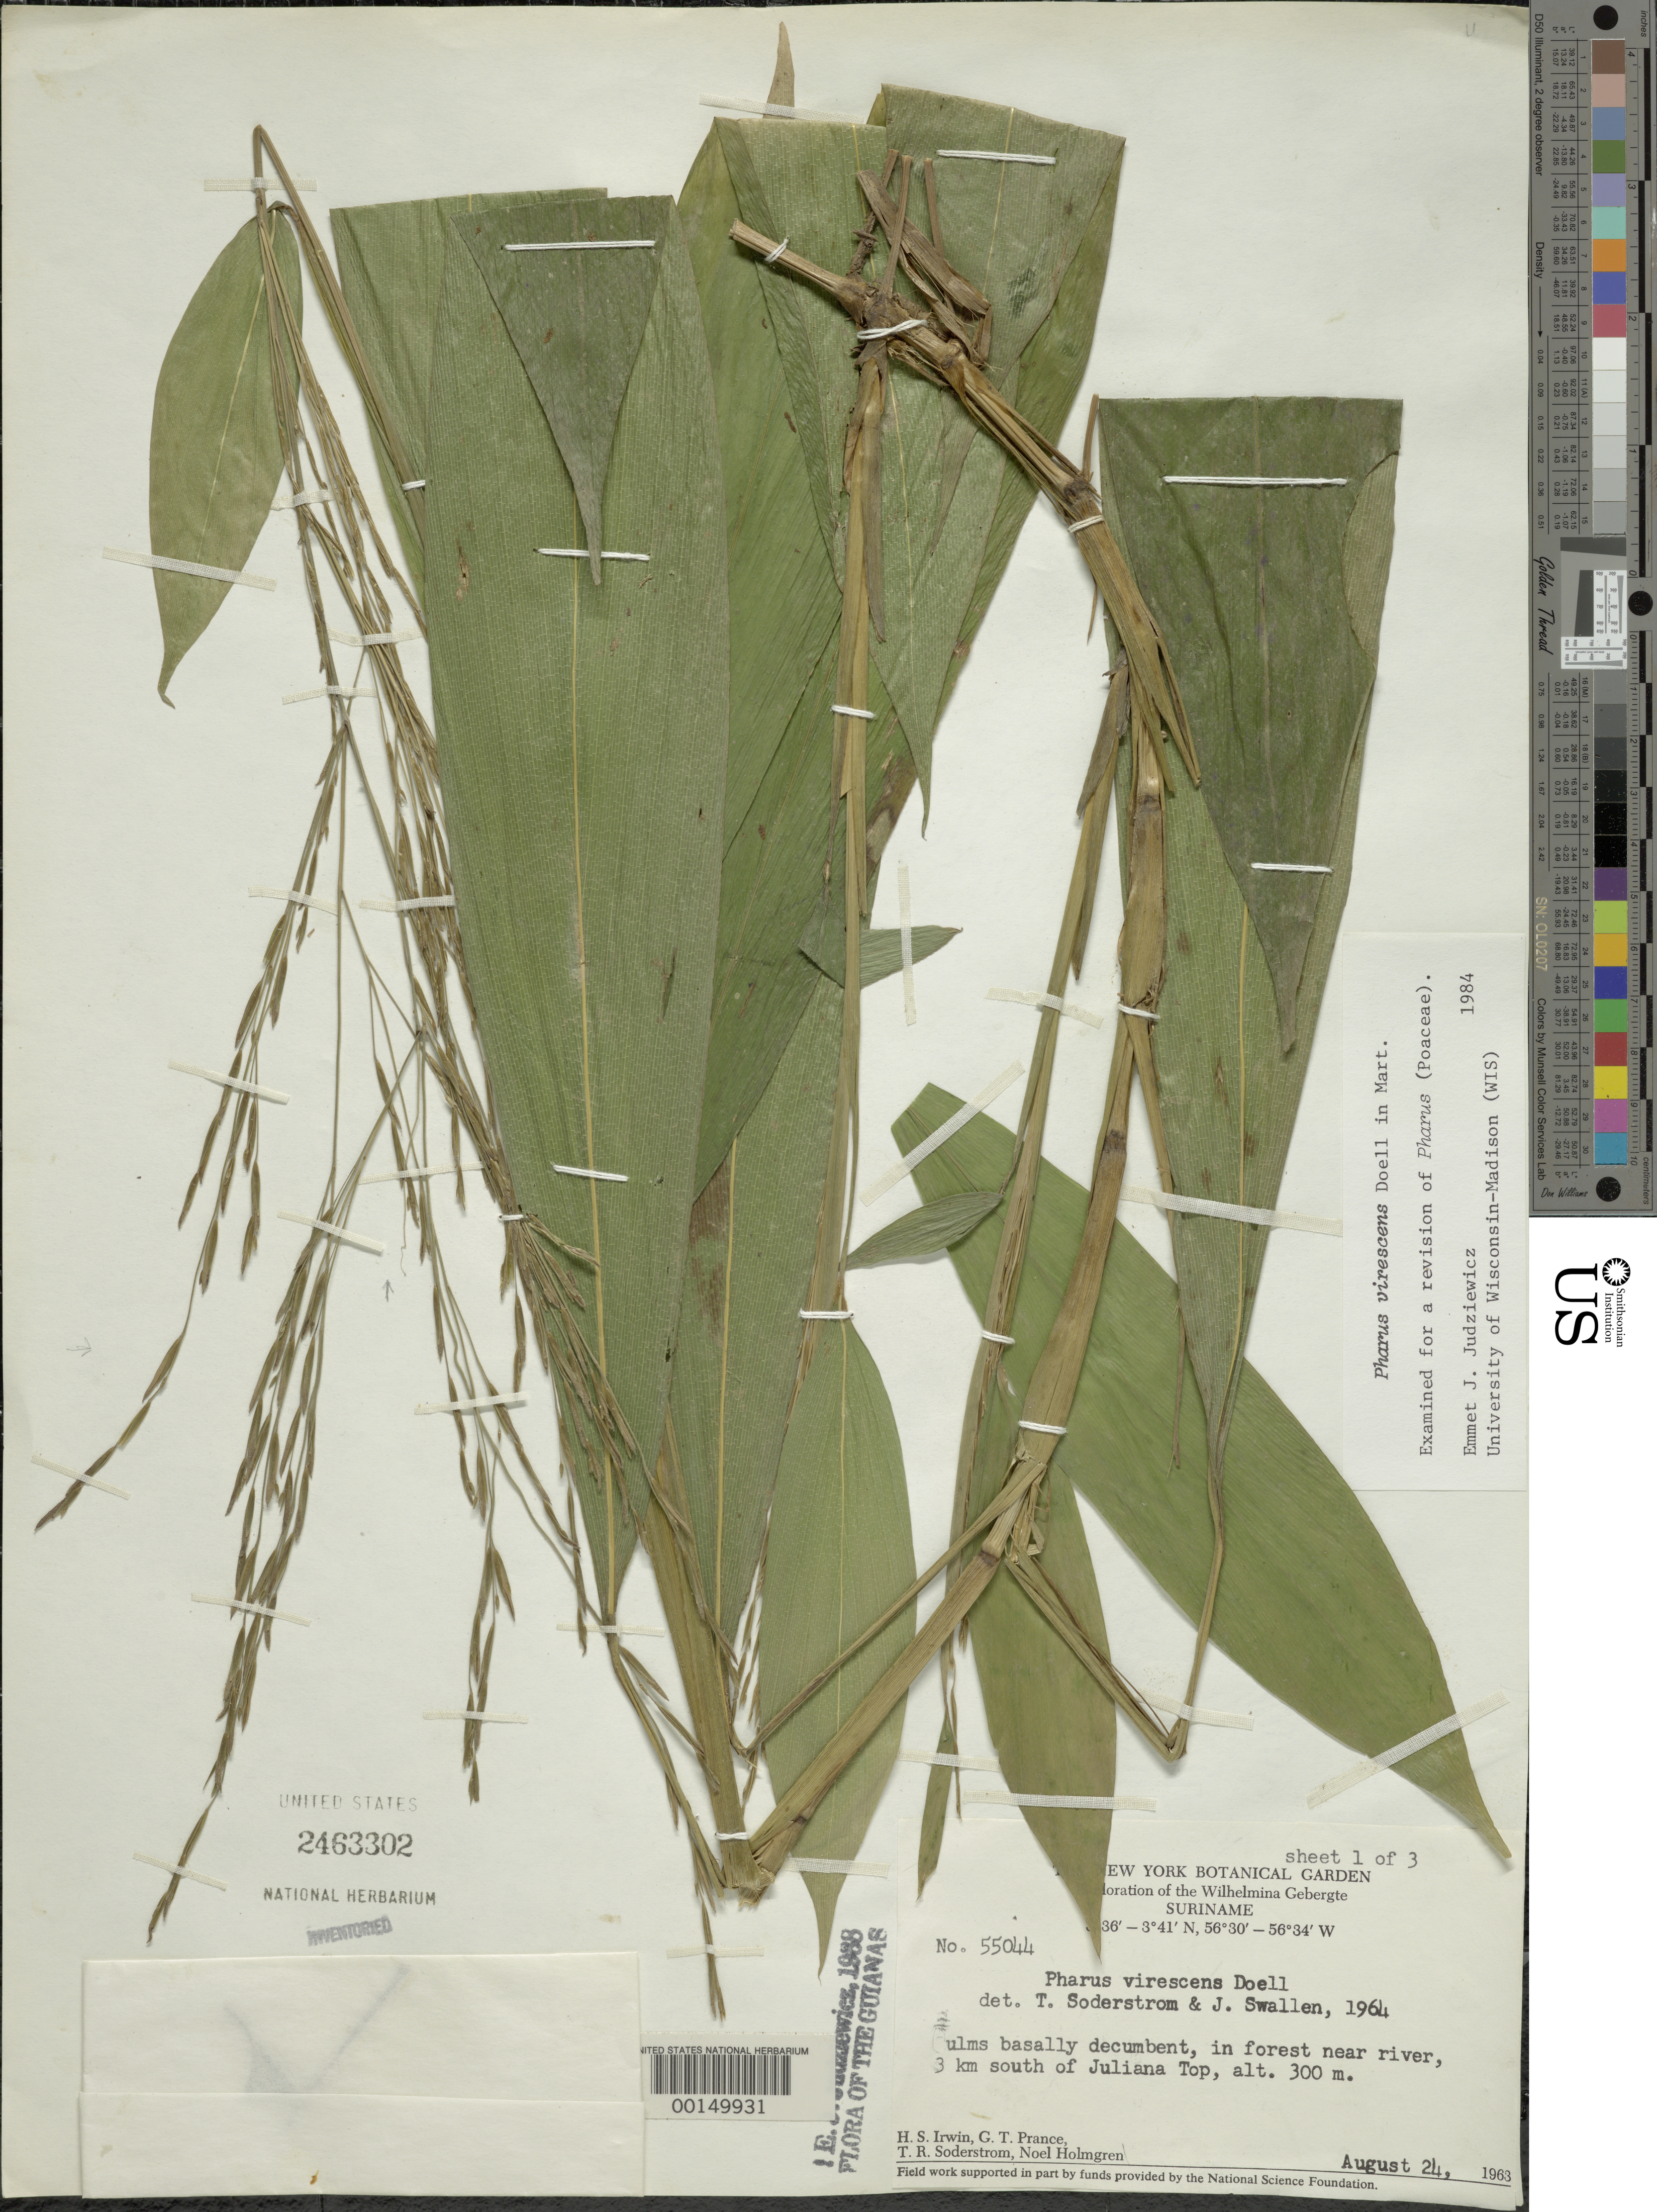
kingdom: Plantae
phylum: Tracheophyta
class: Liliopsida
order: Poales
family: Poaceae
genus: Pharus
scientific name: Pharus virescens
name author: Döll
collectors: H. Irwin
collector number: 55044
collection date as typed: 24 Aug 1963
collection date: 1963-08-24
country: Suriname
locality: Lat. 03 36'n: long. 56 30'w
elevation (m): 300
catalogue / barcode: US 2463302